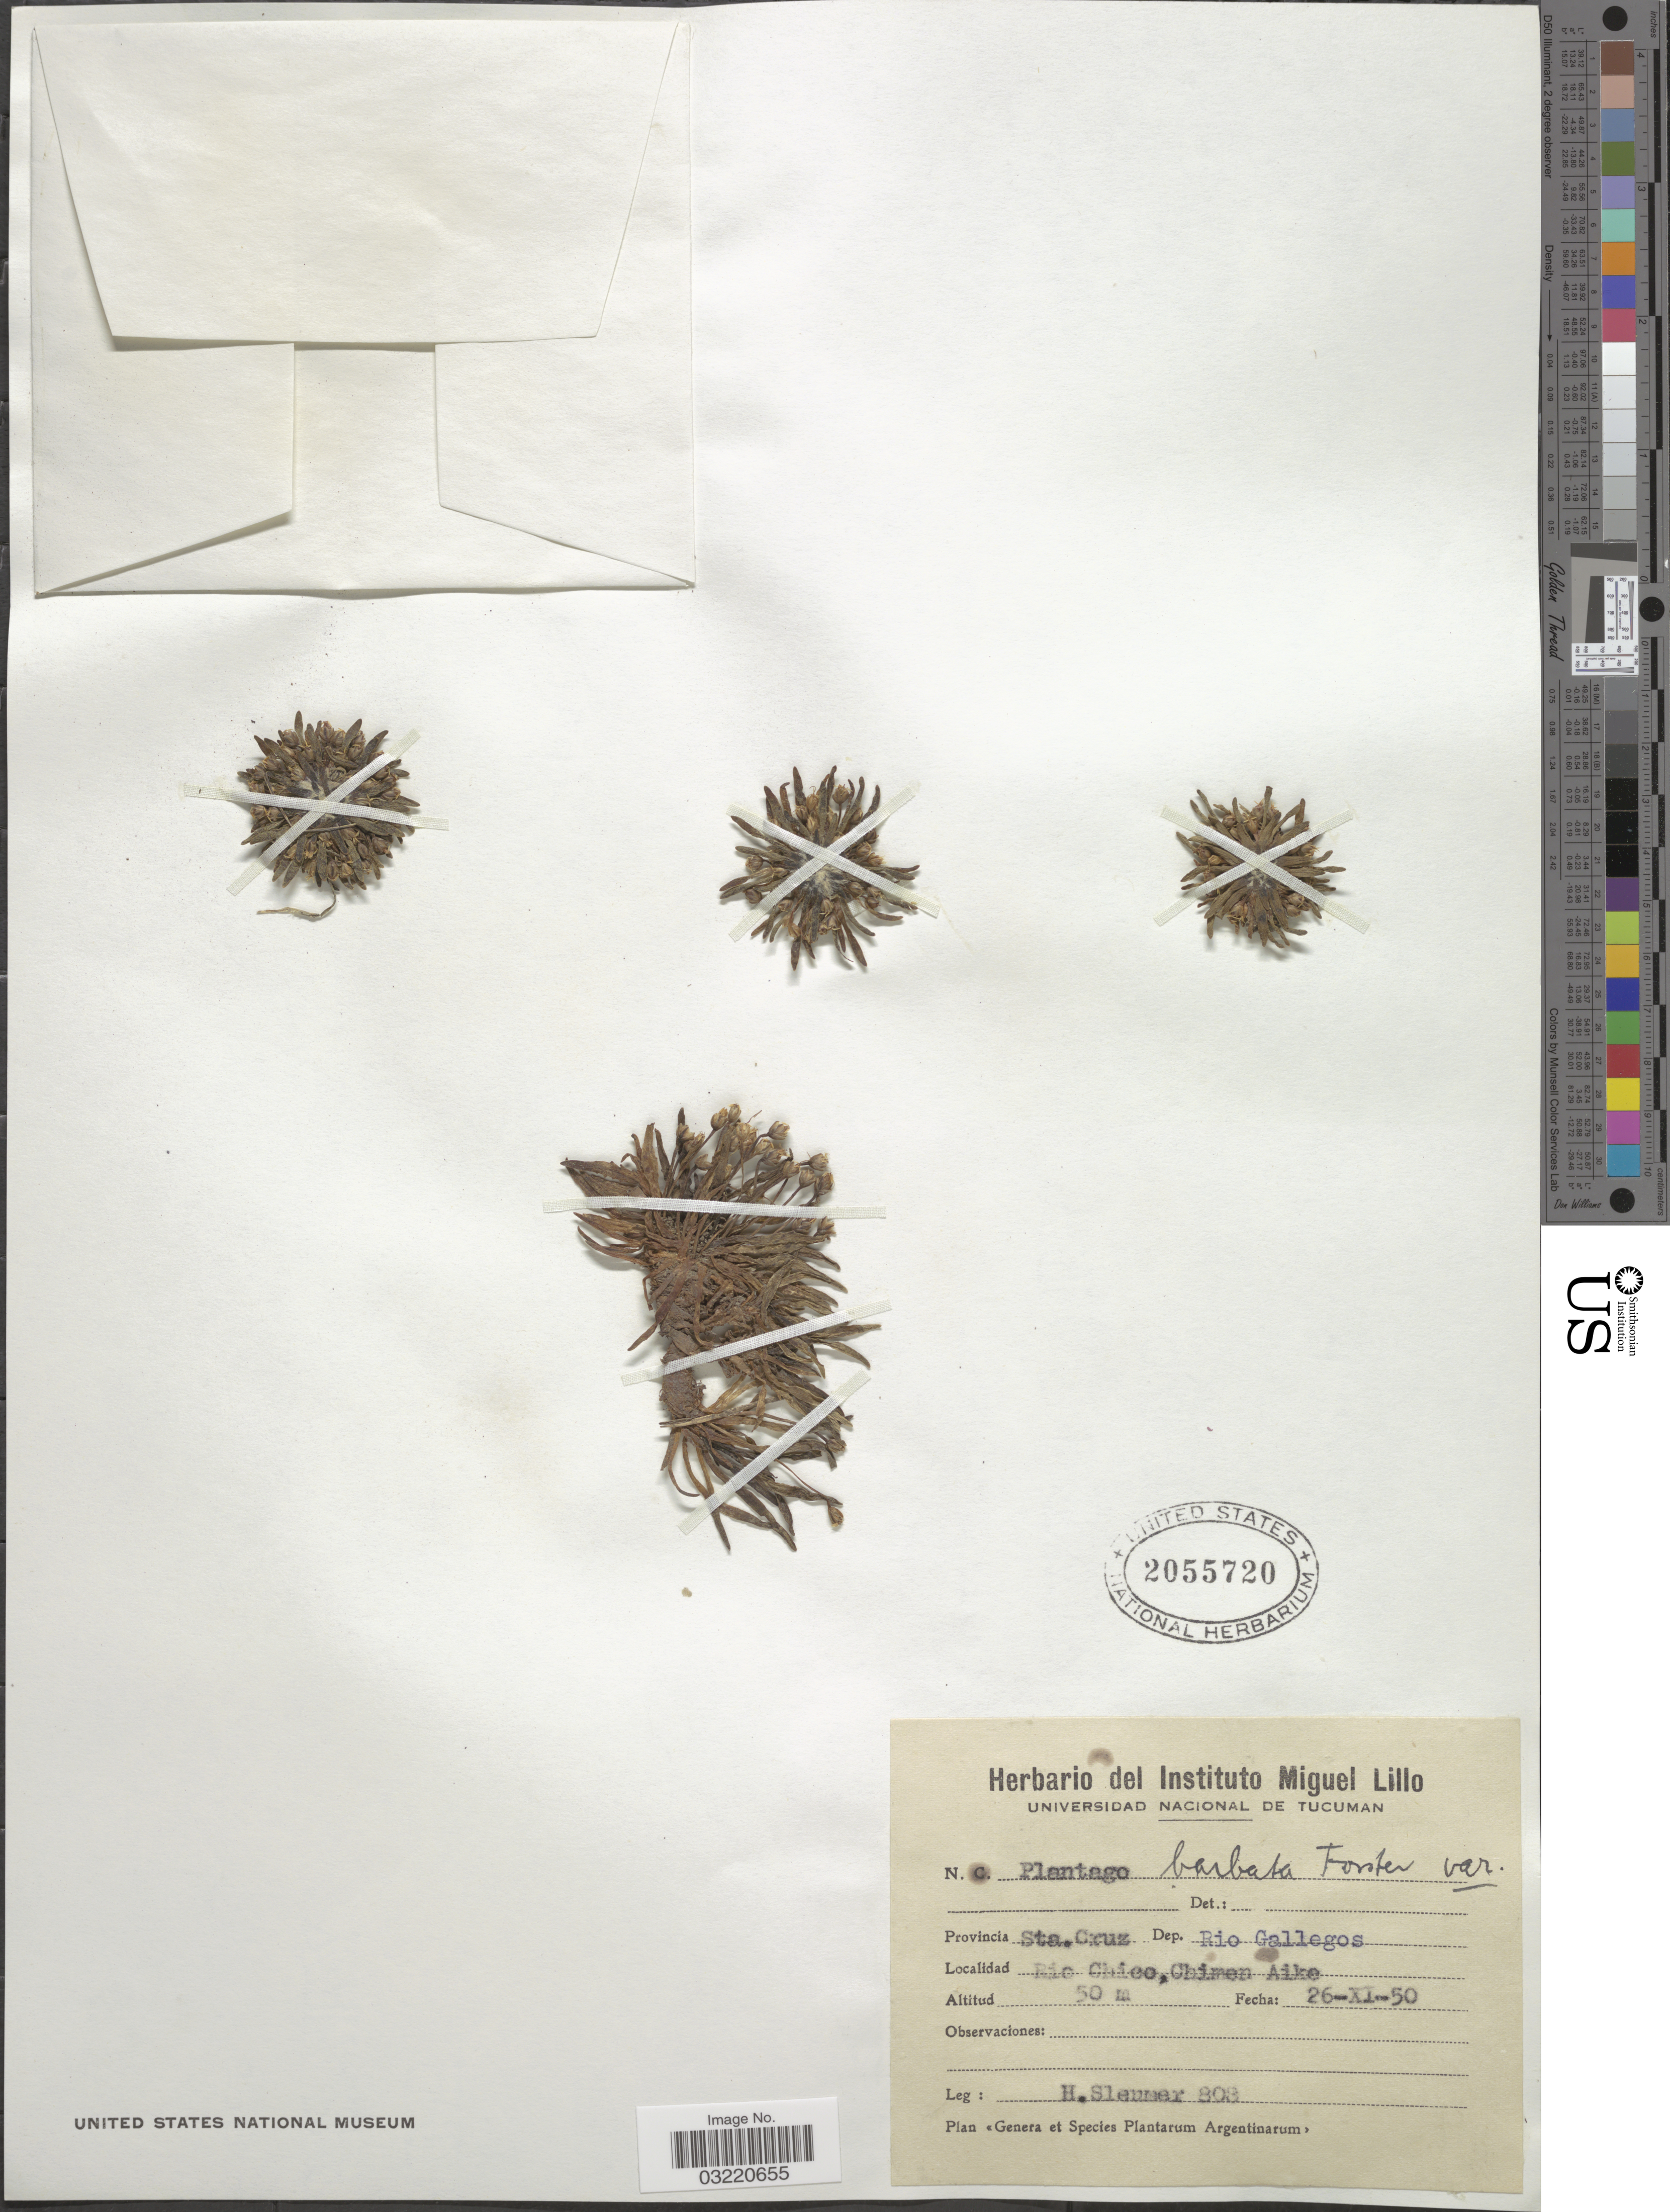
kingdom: Plantae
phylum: Tracheophyta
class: Magnoliopsida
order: Lamiales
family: Plantaginaceae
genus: Plantago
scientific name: Plantago barbata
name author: G. Forst.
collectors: H. O. Sleumer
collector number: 803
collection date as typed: Transcribed d/m/y: 26/11/50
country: Argentina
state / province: Santa Cruz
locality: Sta. Cruz. Dep. Rio Gallegos. Rio Chico, Chimen Aike.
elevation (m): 50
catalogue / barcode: US 2055720